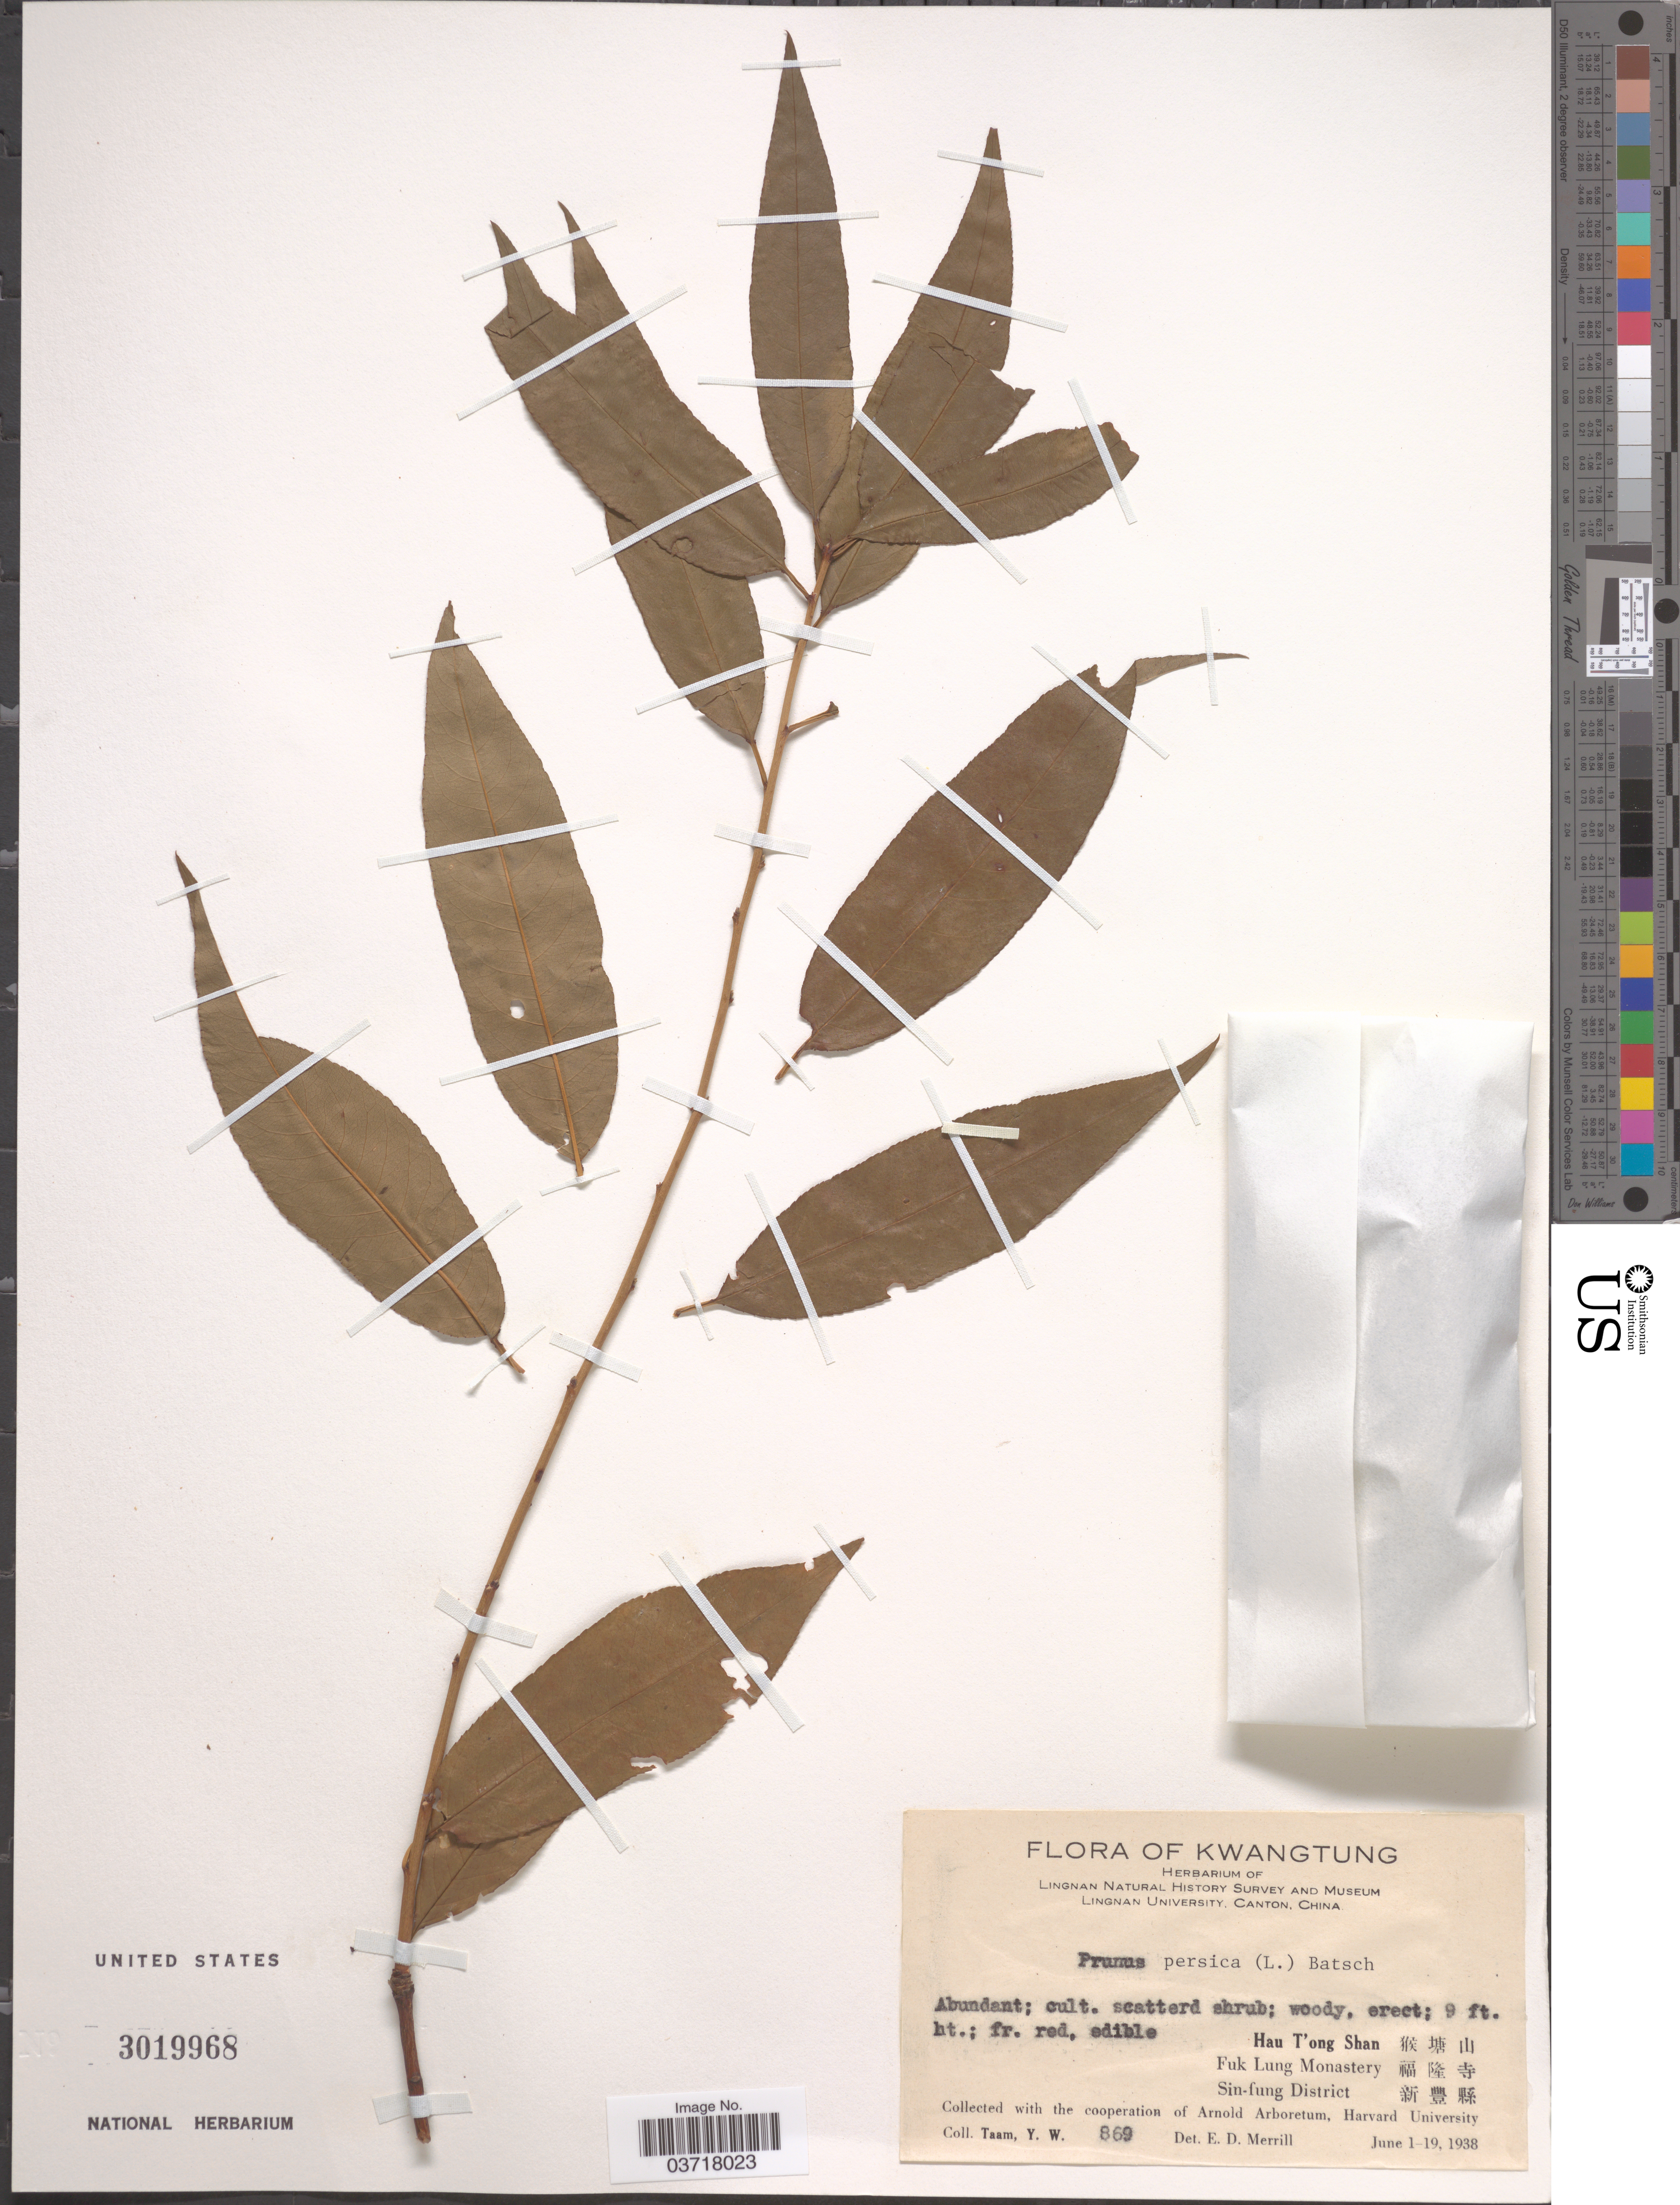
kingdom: Plantae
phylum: Tracheophyta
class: Magnoliopsida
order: Rosales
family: Rosaceae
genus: Prunus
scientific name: Prunus persica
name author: (L.) Batsch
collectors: Y. W. Taam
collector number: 869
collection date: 1938-06-01/1938-06-19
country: China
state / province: Guangdong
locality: Kwangtung. Hau T'ong Shan X, Fuk Lung Monastery X, Sin-fung District X.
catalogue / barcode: US 3019968